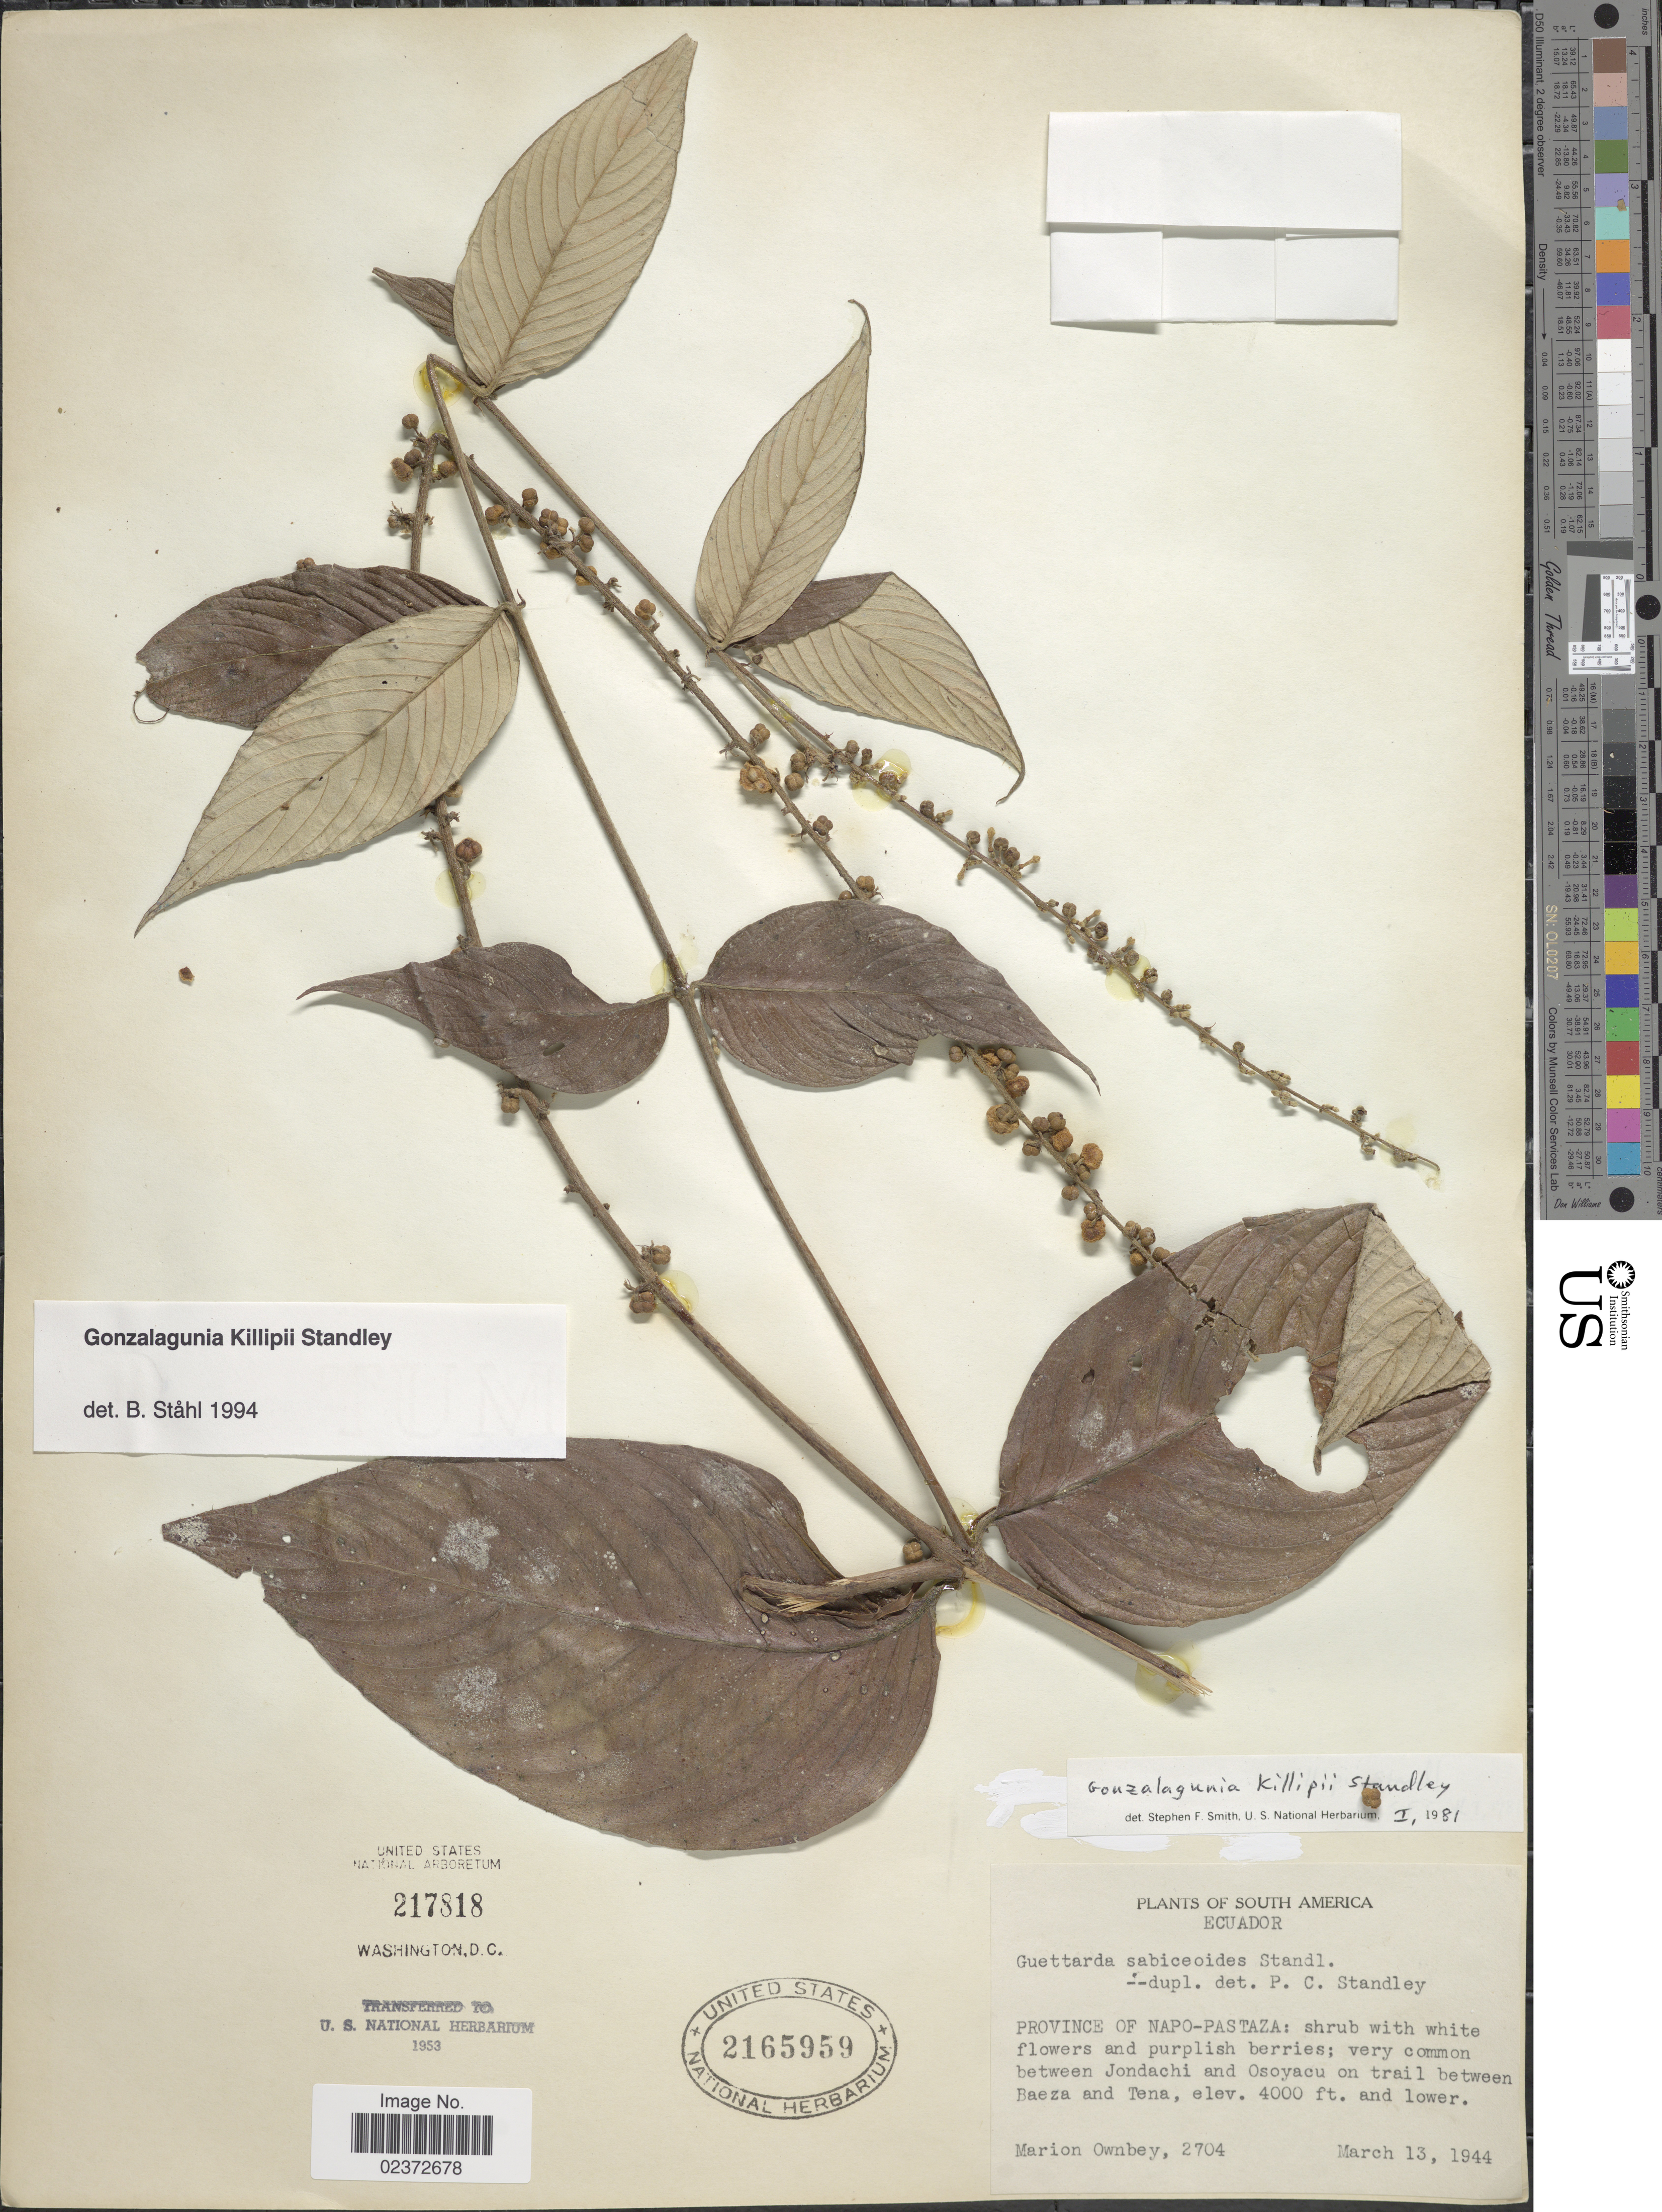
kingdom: Plantae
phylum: Tracheophyta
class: Magnoliopsida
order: Gentianales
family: Rubiaceae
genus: Gonzalagunia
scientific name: Gonzalagunia killipii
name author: Standl.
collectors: F. M. Ownbey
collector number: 2704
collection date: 1944-03-13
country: Ecuador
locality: Province of Napo-Pastaza; very common between Jondachi and Osoyacu on trail between Baeza and Tena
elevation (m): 1219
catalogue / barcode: US 2165959